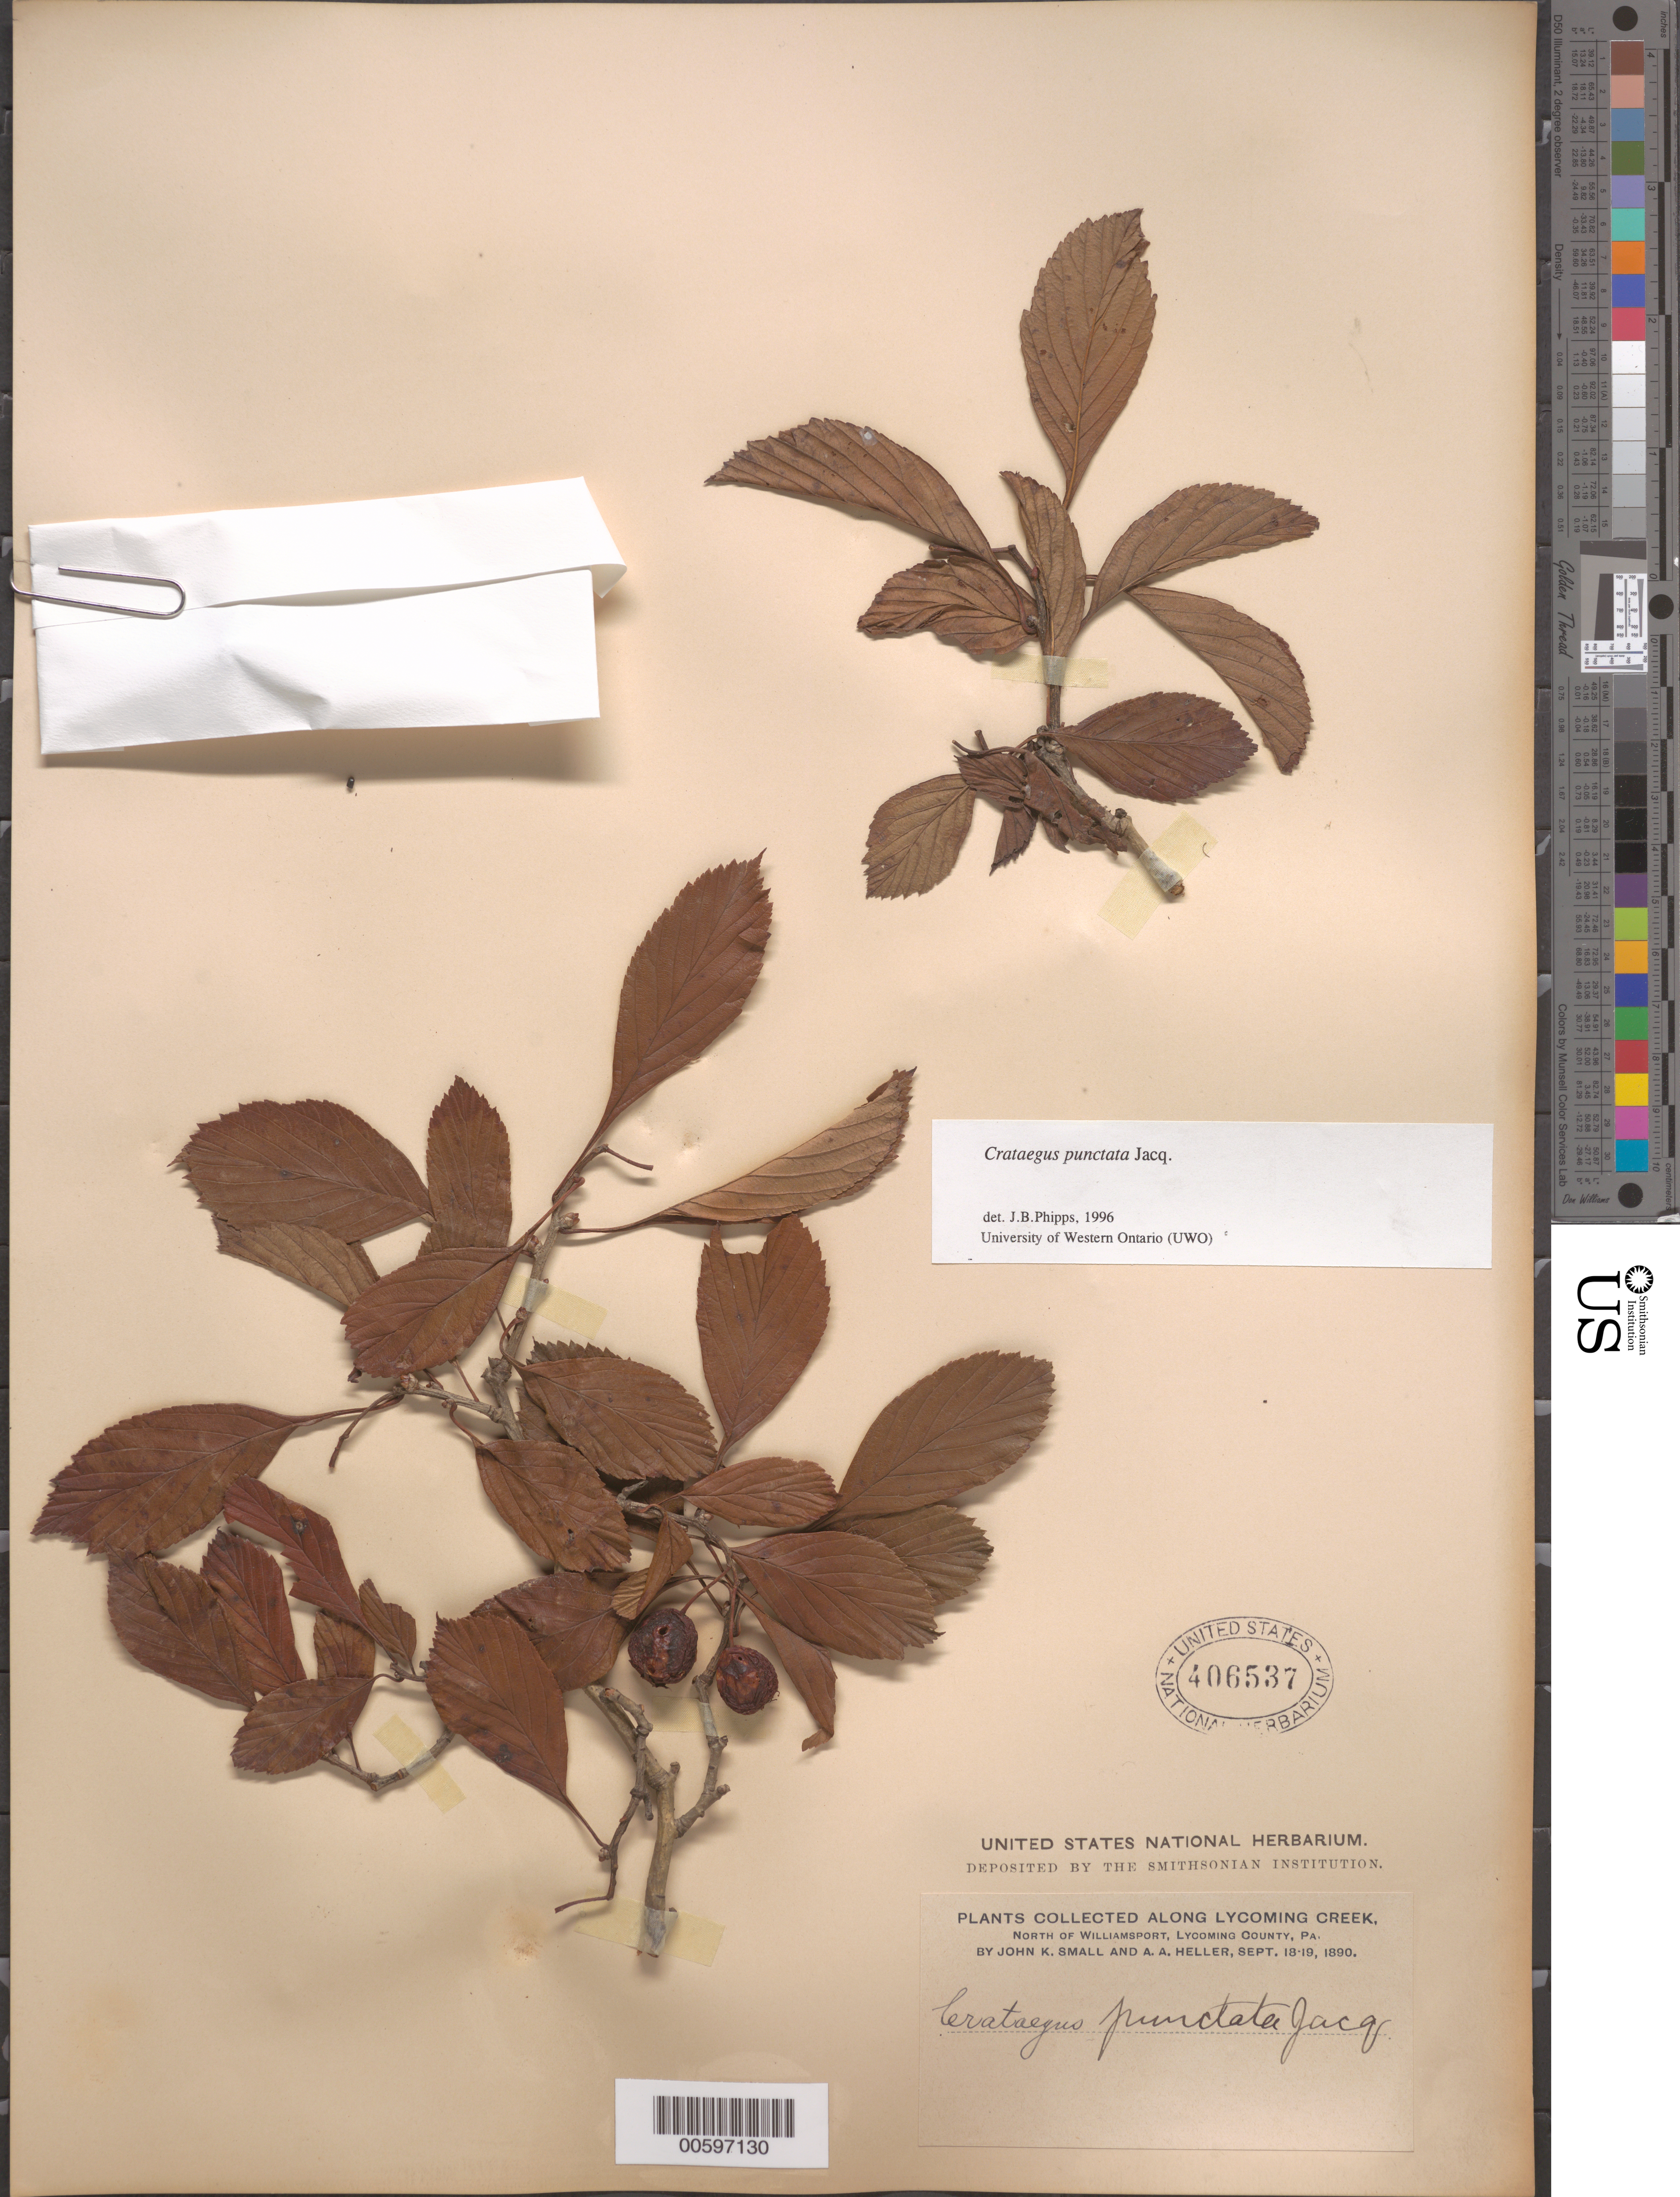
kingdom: Plantae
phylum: Tracheophyta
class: Magnoliopsida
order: Rosales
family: Rosaceae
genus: Crataegus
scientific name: Crataegus punctata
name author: Jacq.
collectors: J. K. Small & A. A. Heller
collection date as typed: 18 Sep 1890 to 19 Sep 1890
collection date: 1890-09-18/1890-09-19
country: United States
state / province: Pennsylvania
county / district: Lycoming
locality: N of Williamsport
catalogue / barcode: US 406537